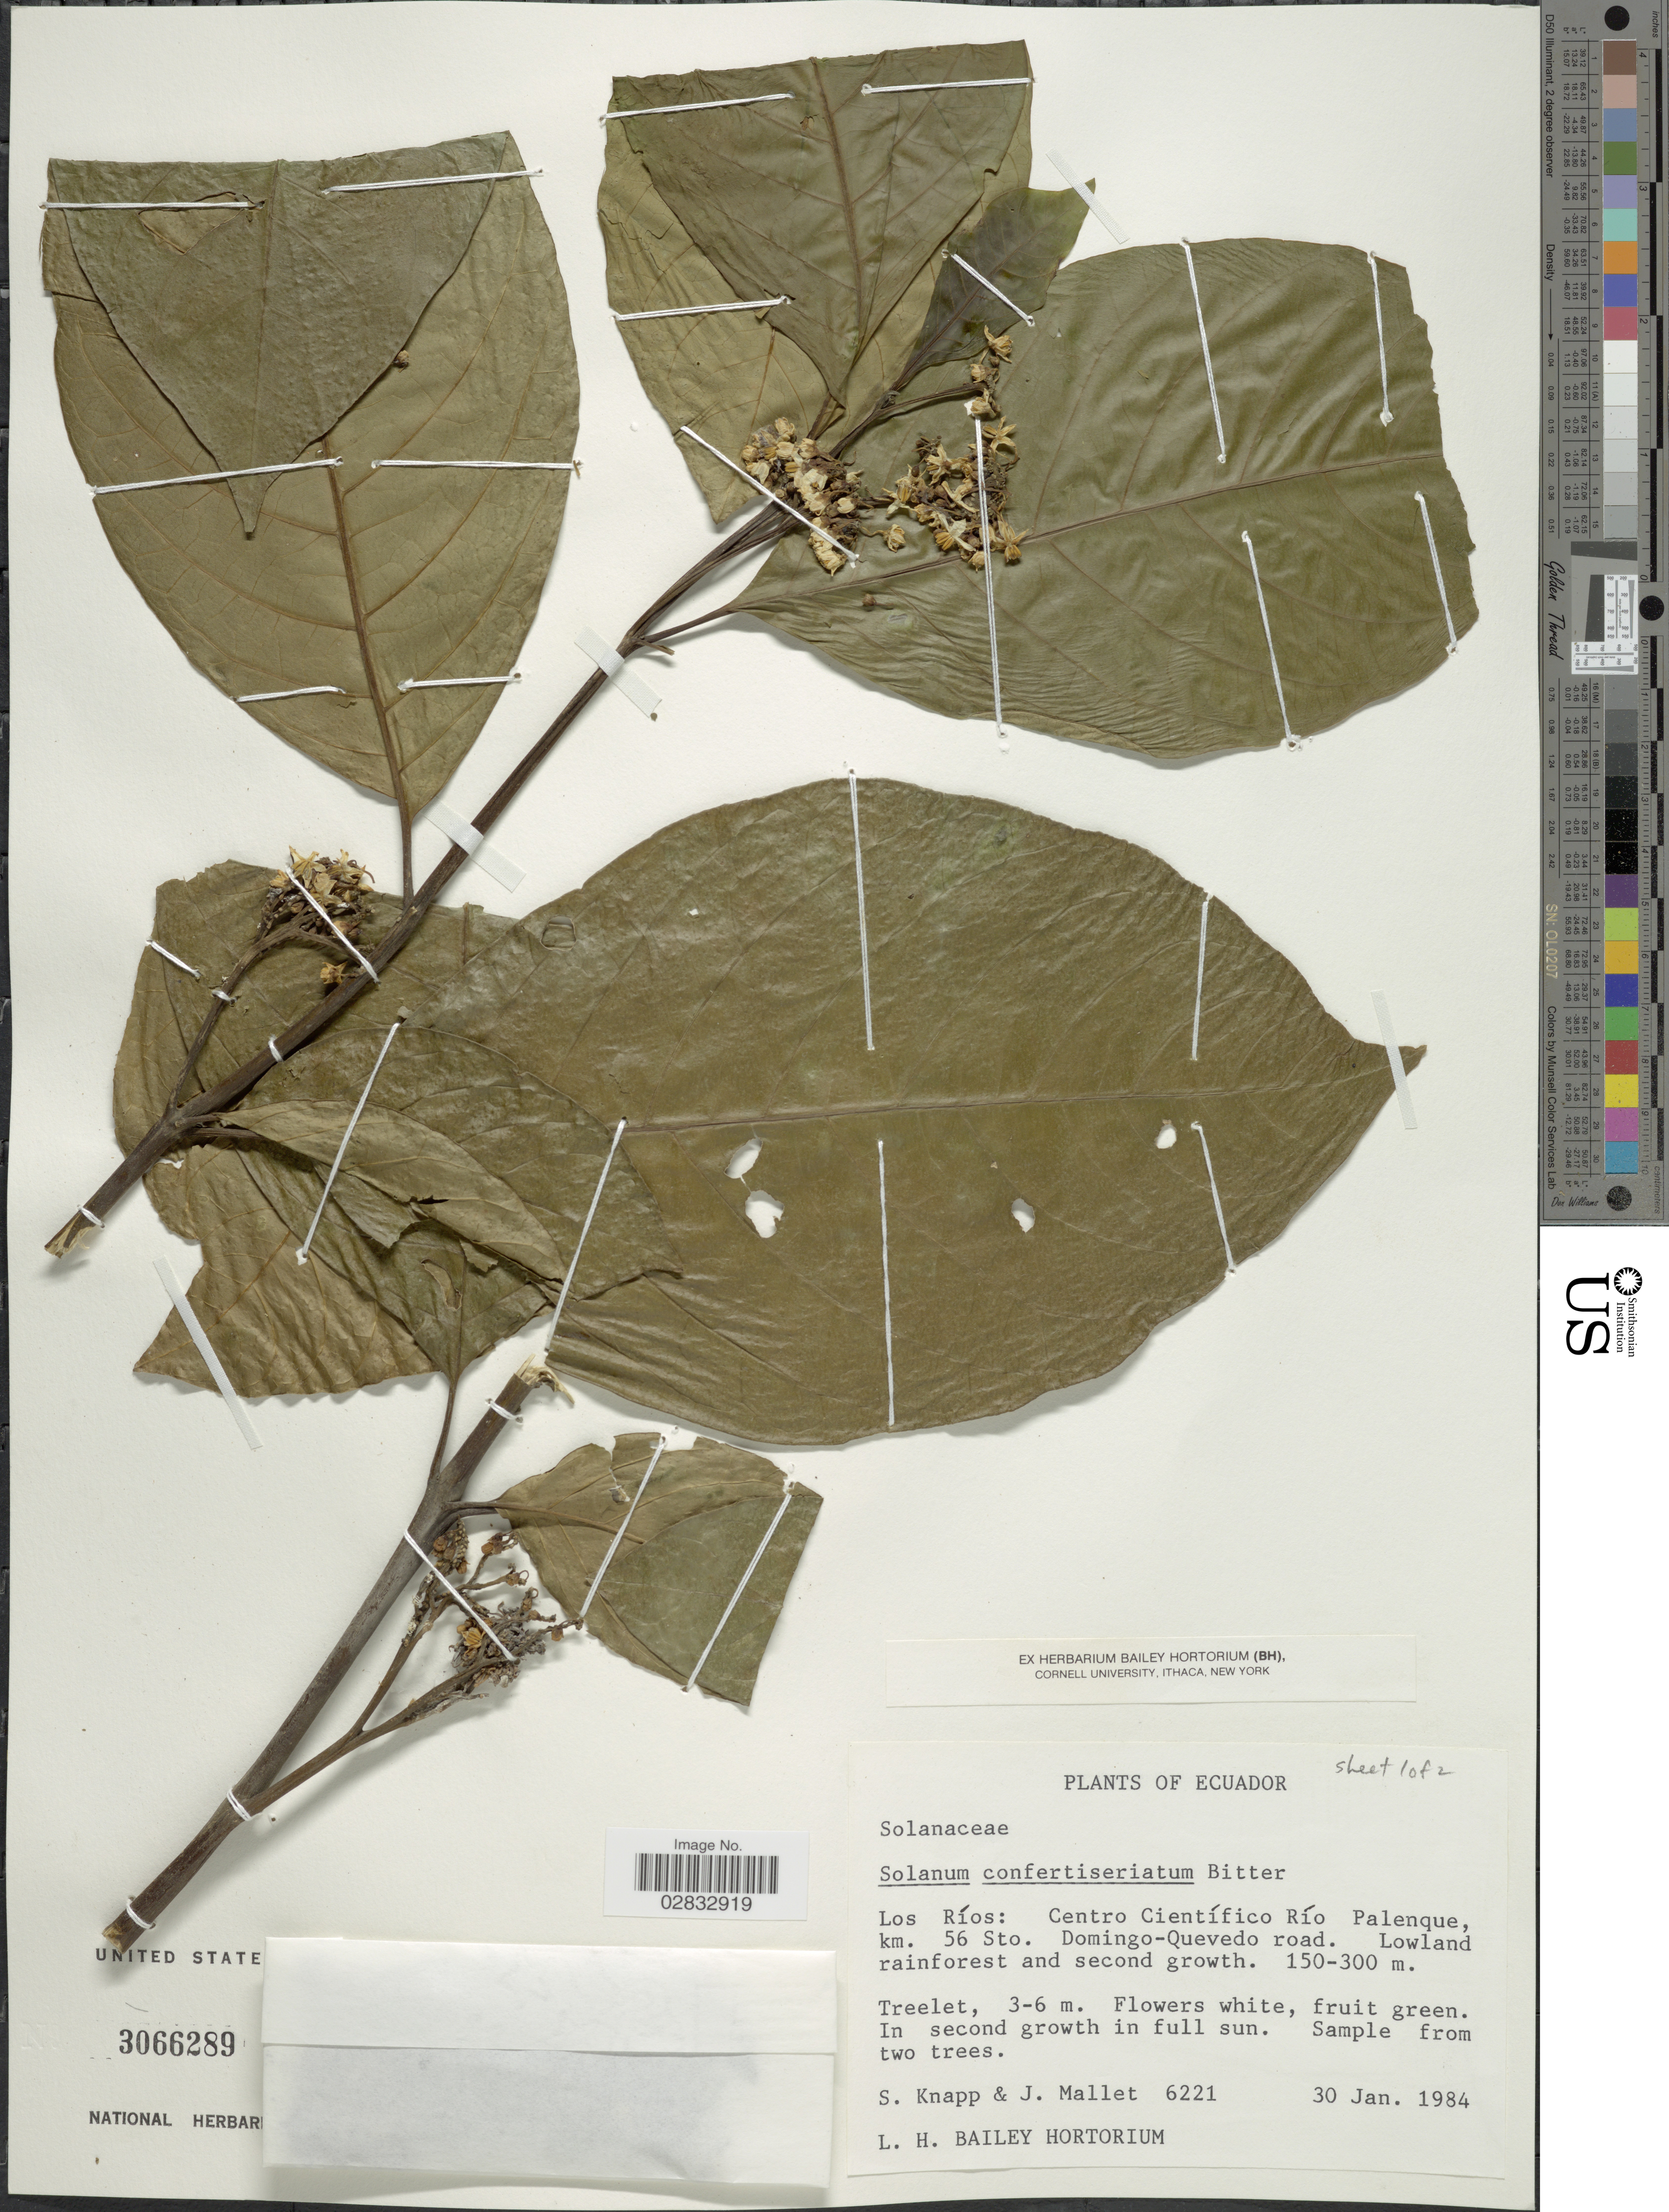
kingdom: Plantae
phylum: Tracheophyta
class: Magnoliopsida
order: Solanales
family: Solanaceae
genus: Solanum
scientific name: Solanum confertiseriatum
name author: Bitter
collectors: S. Knapp & J. Mallet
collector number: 6221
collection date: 1984-01-30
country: Ecuador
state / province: Los Ríos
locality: Centro Científico Río Palenque, km. 56 Sto. Domingo-Quevedo road.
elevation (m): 150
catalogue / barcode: US 3066289